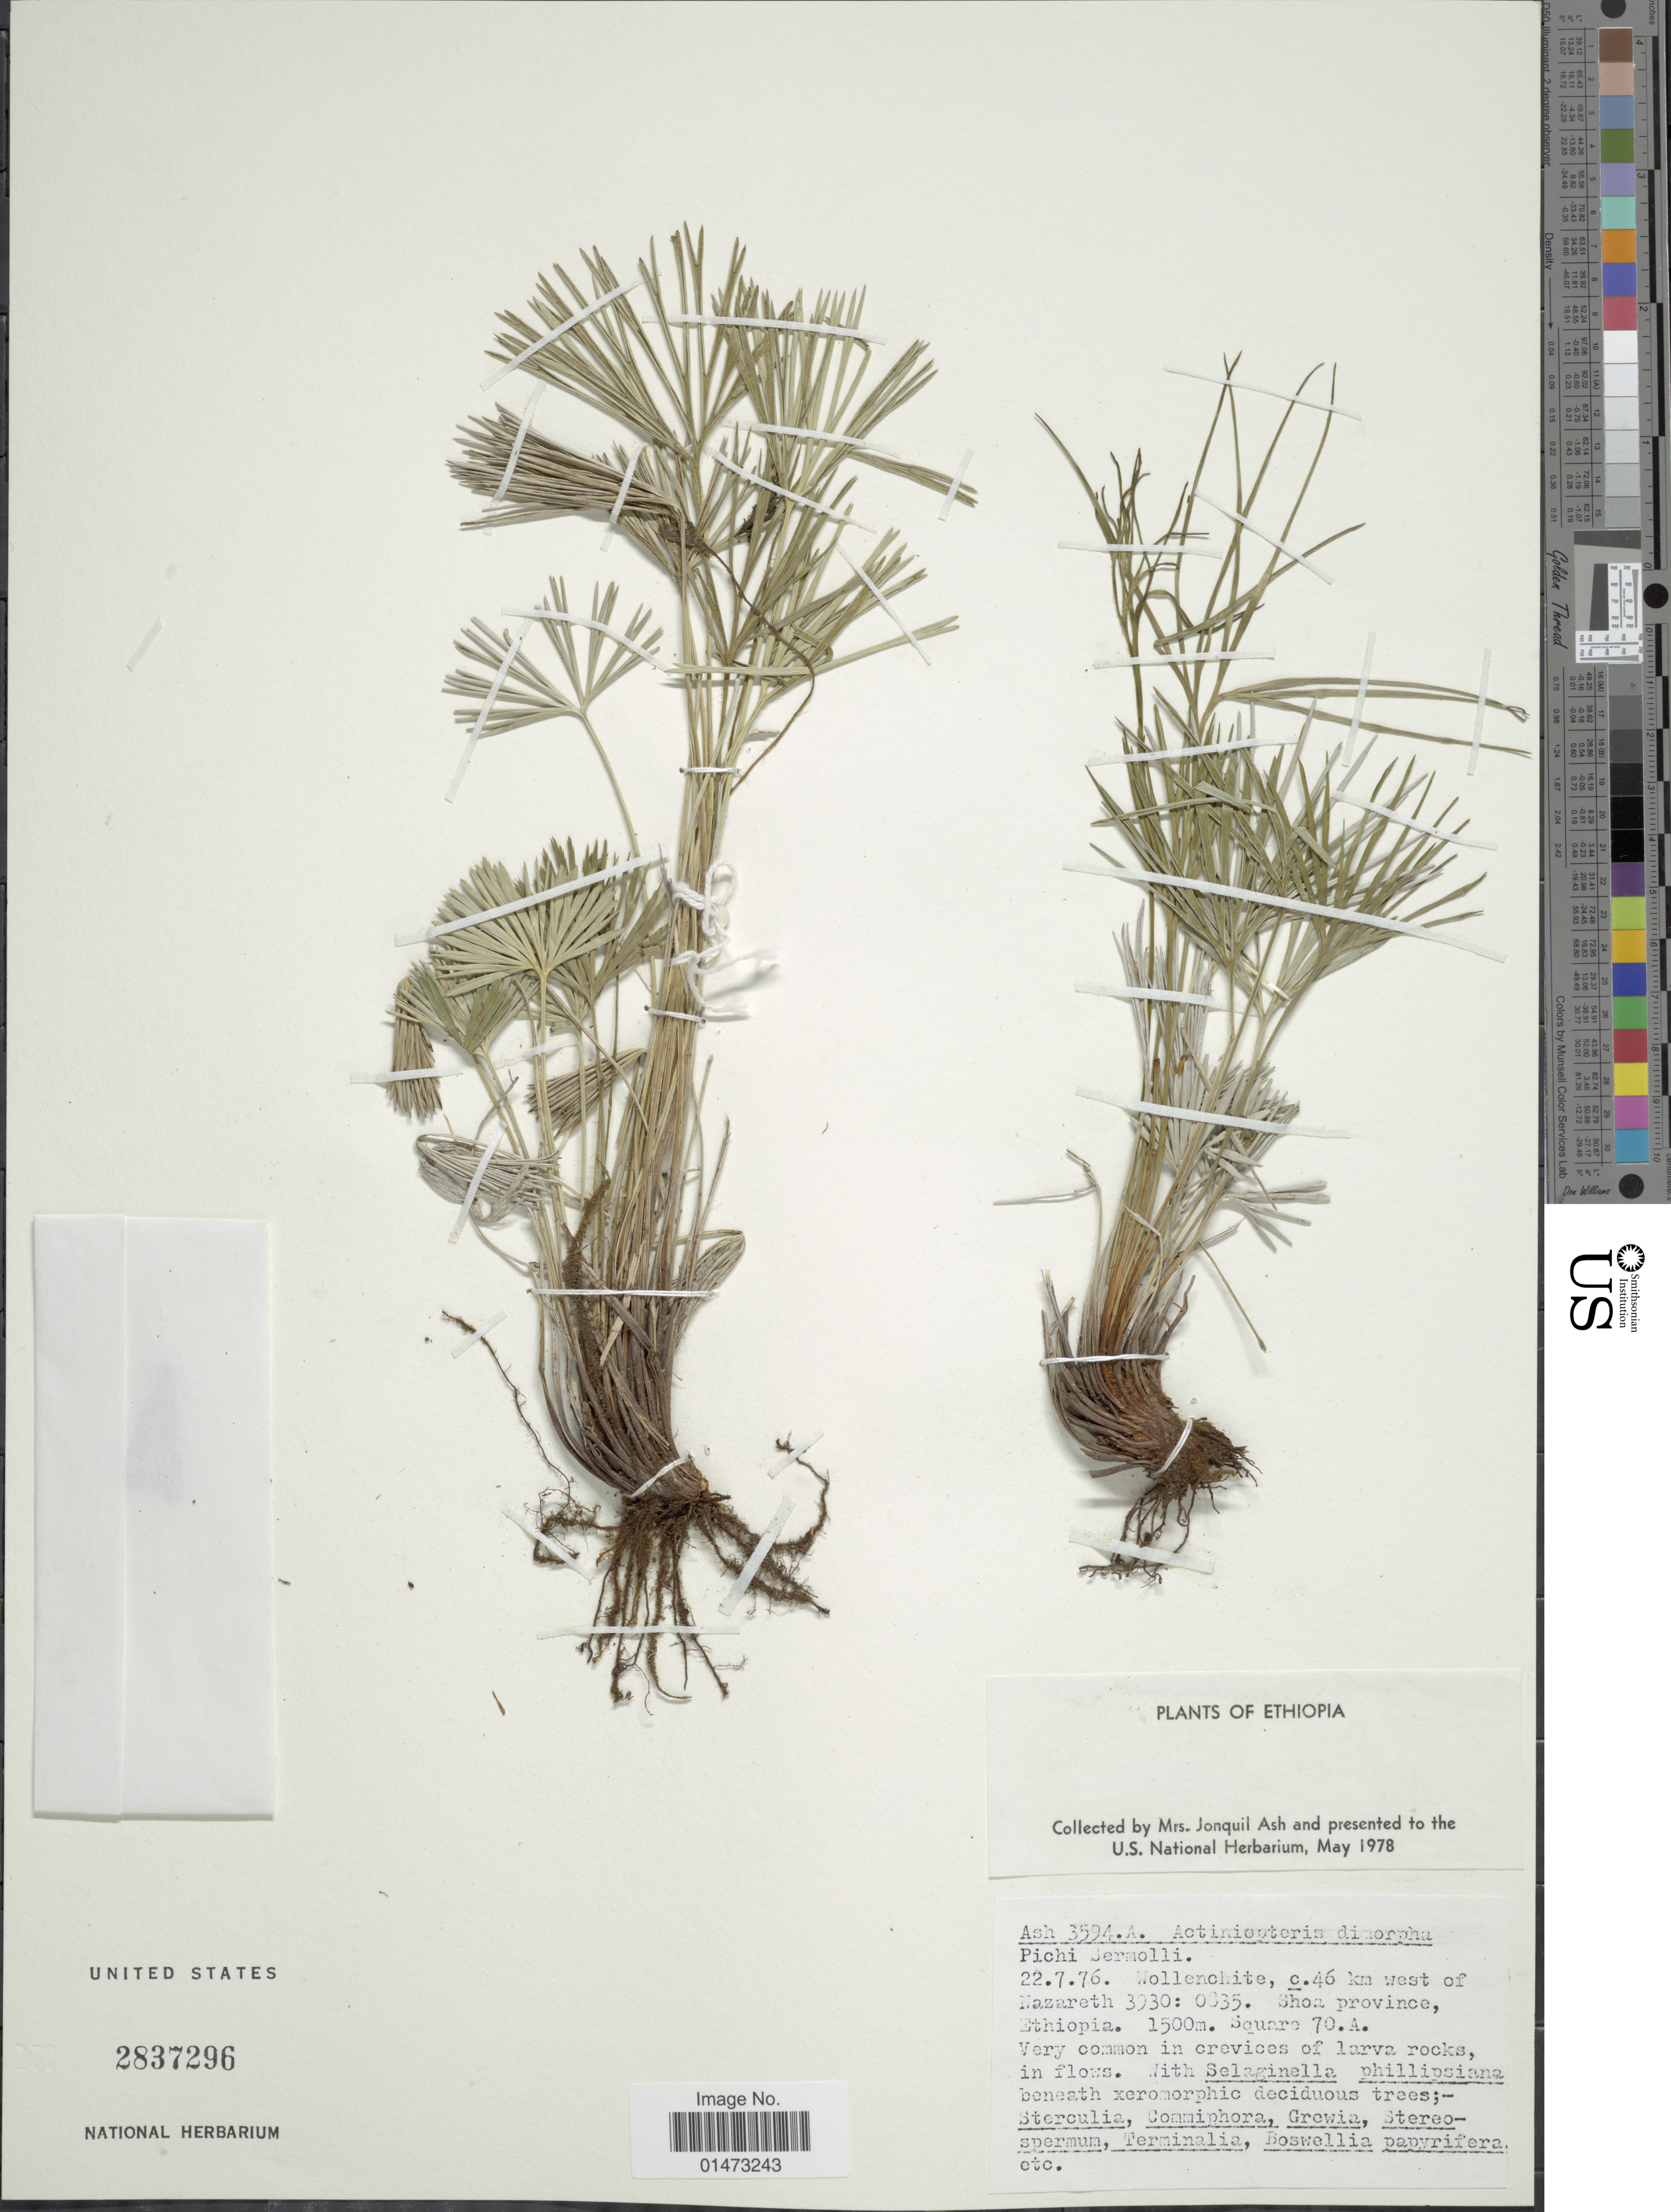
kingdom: Plantae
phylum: Tracheophyta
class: Polypodiopsida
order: Polypodiales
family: Pteridaceae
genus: Actiniopteris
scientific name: Actiniopteris dimorpha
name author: Pic. Serm.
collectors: J. Ash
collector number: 3594.A.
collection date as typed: Transcribed d/m/y: 22/7/76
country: Ethiopia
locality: Wollenchite, c. 46 km west of Nazareth 3930:0835. Shoa Province, Square 70.A.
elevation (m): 1500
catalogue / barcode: US 2837296